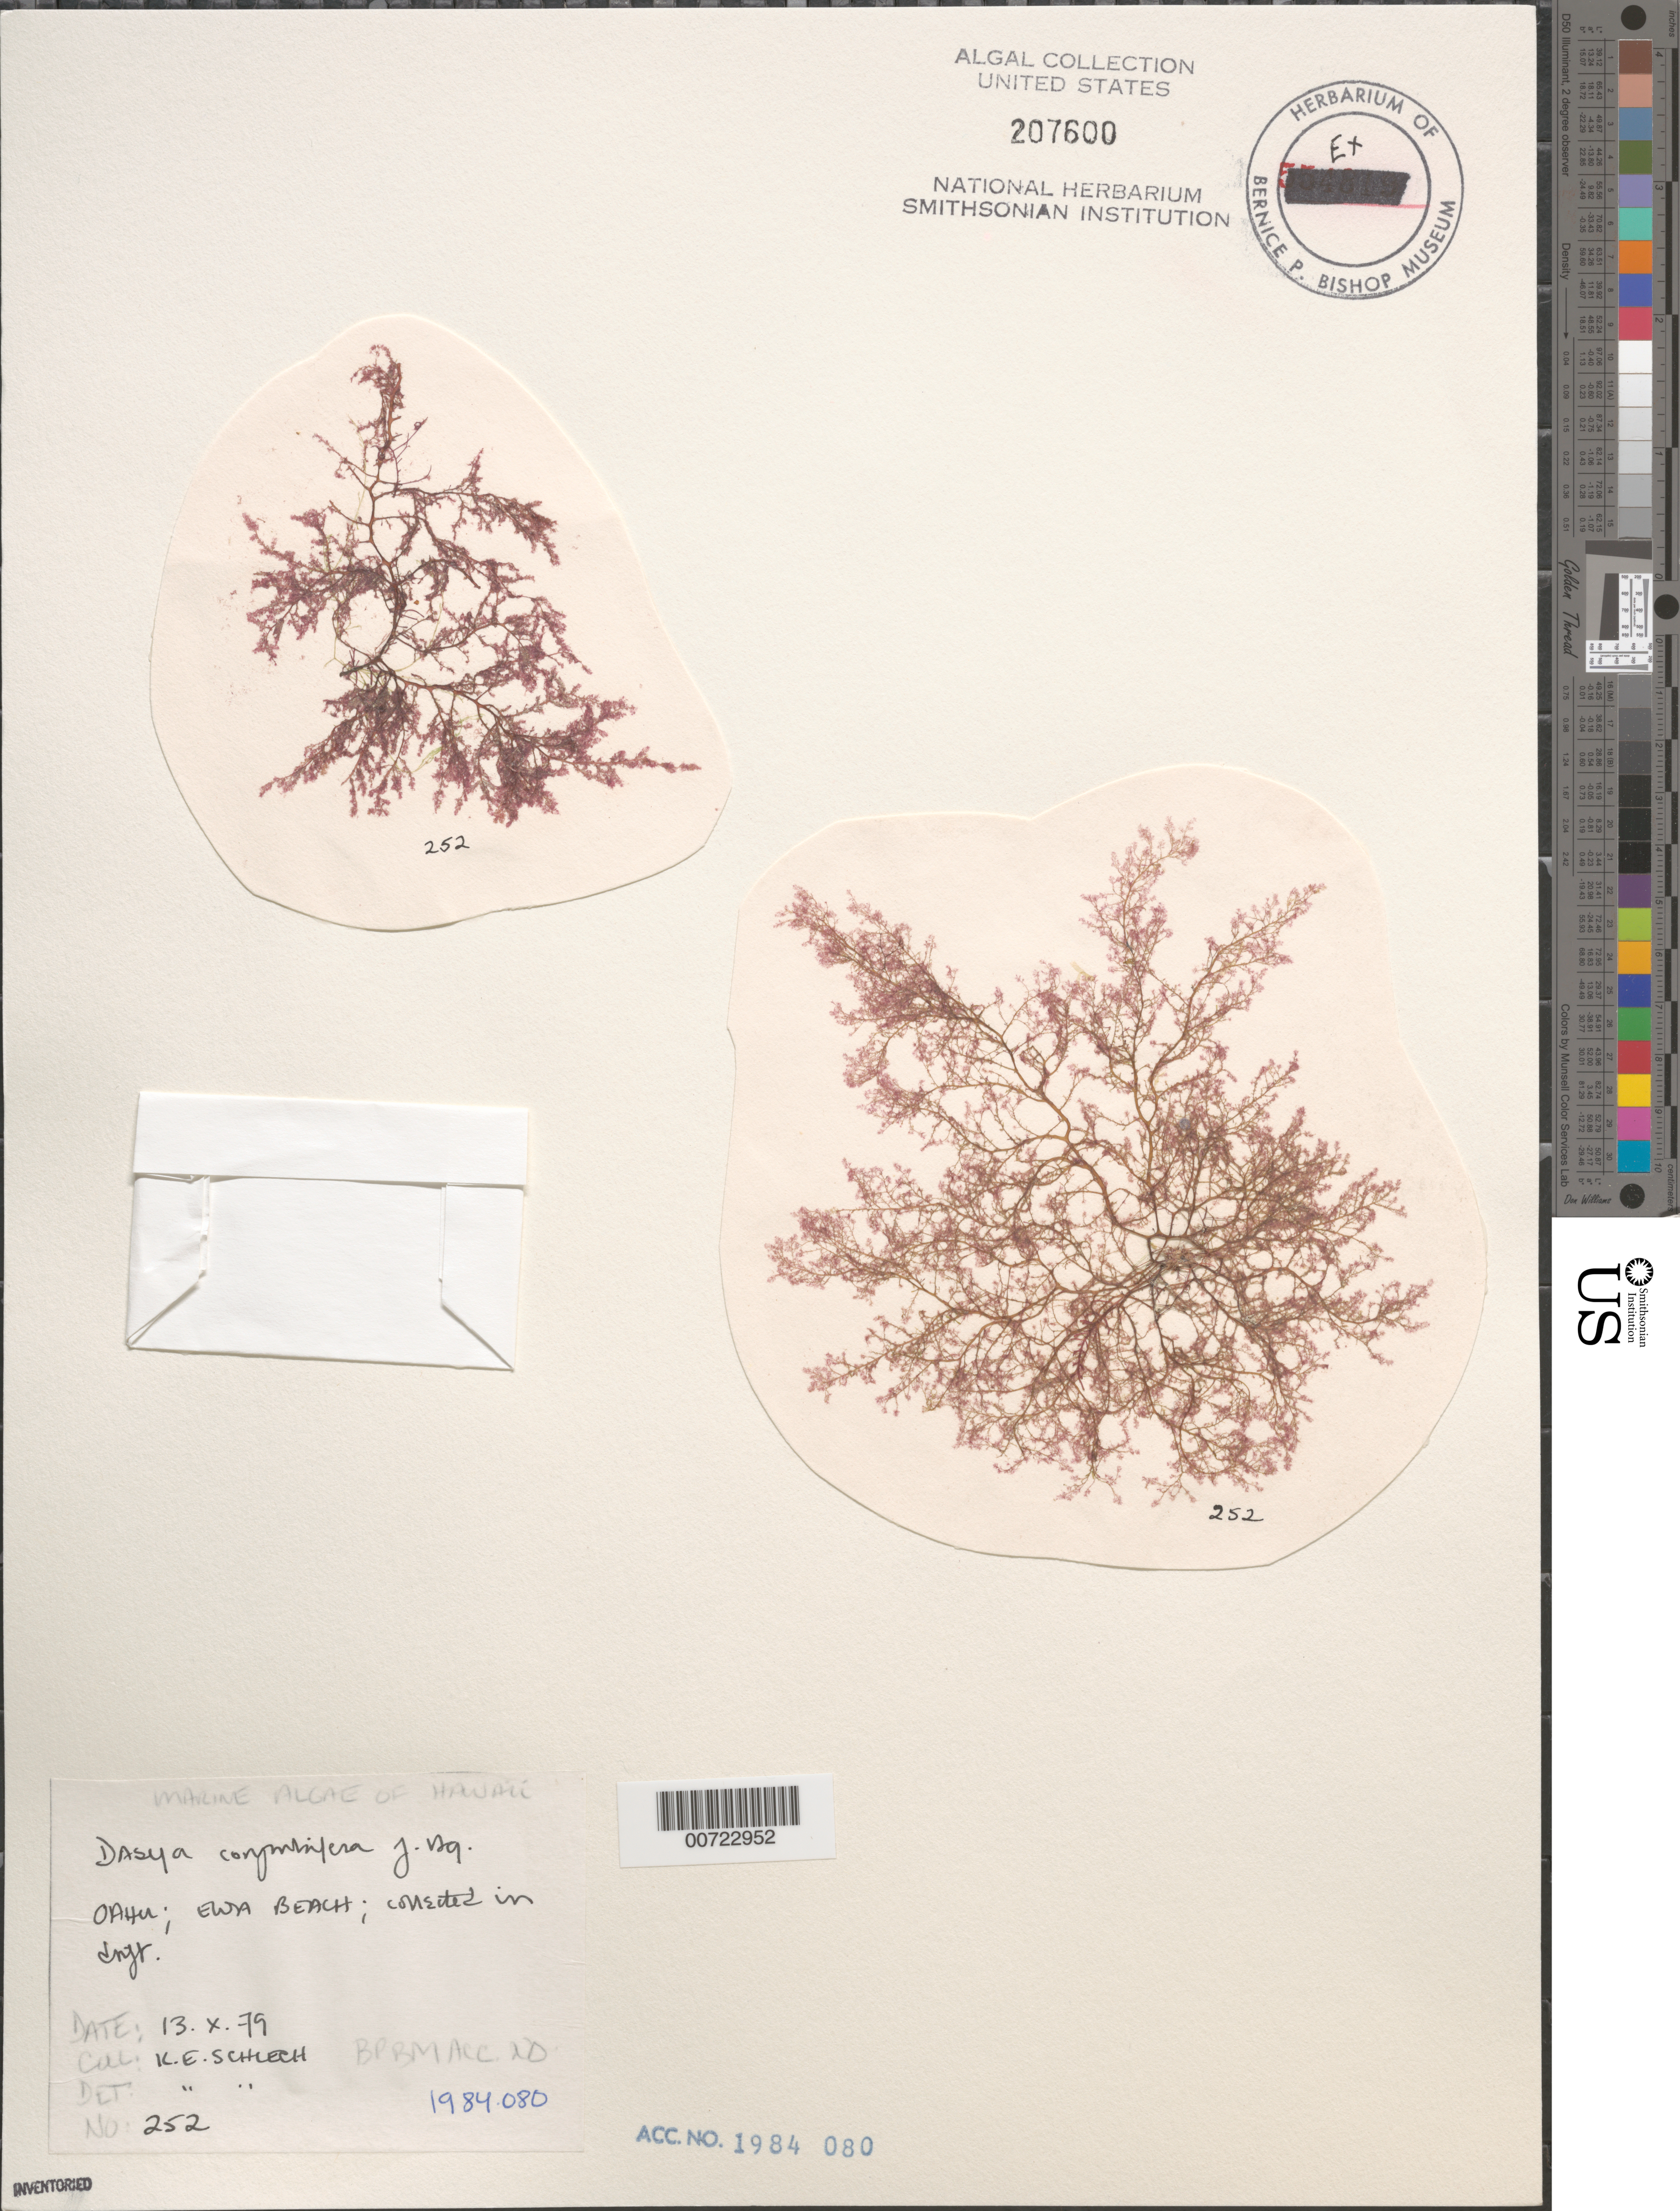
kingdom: Plantae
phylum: Rhodophyta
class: Florideophyceae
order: Ceramiales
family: Dasyaceae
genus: Dasya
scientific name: Dasya corymbifera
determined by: Schlech, K. E.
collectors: K. Schlech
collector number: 252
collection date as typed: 13 Oct 1979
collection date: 1979-10-13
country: United States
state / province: Hawaii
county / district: Honolulu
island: Oahu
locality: Ewa Beach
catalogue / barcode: US 207600